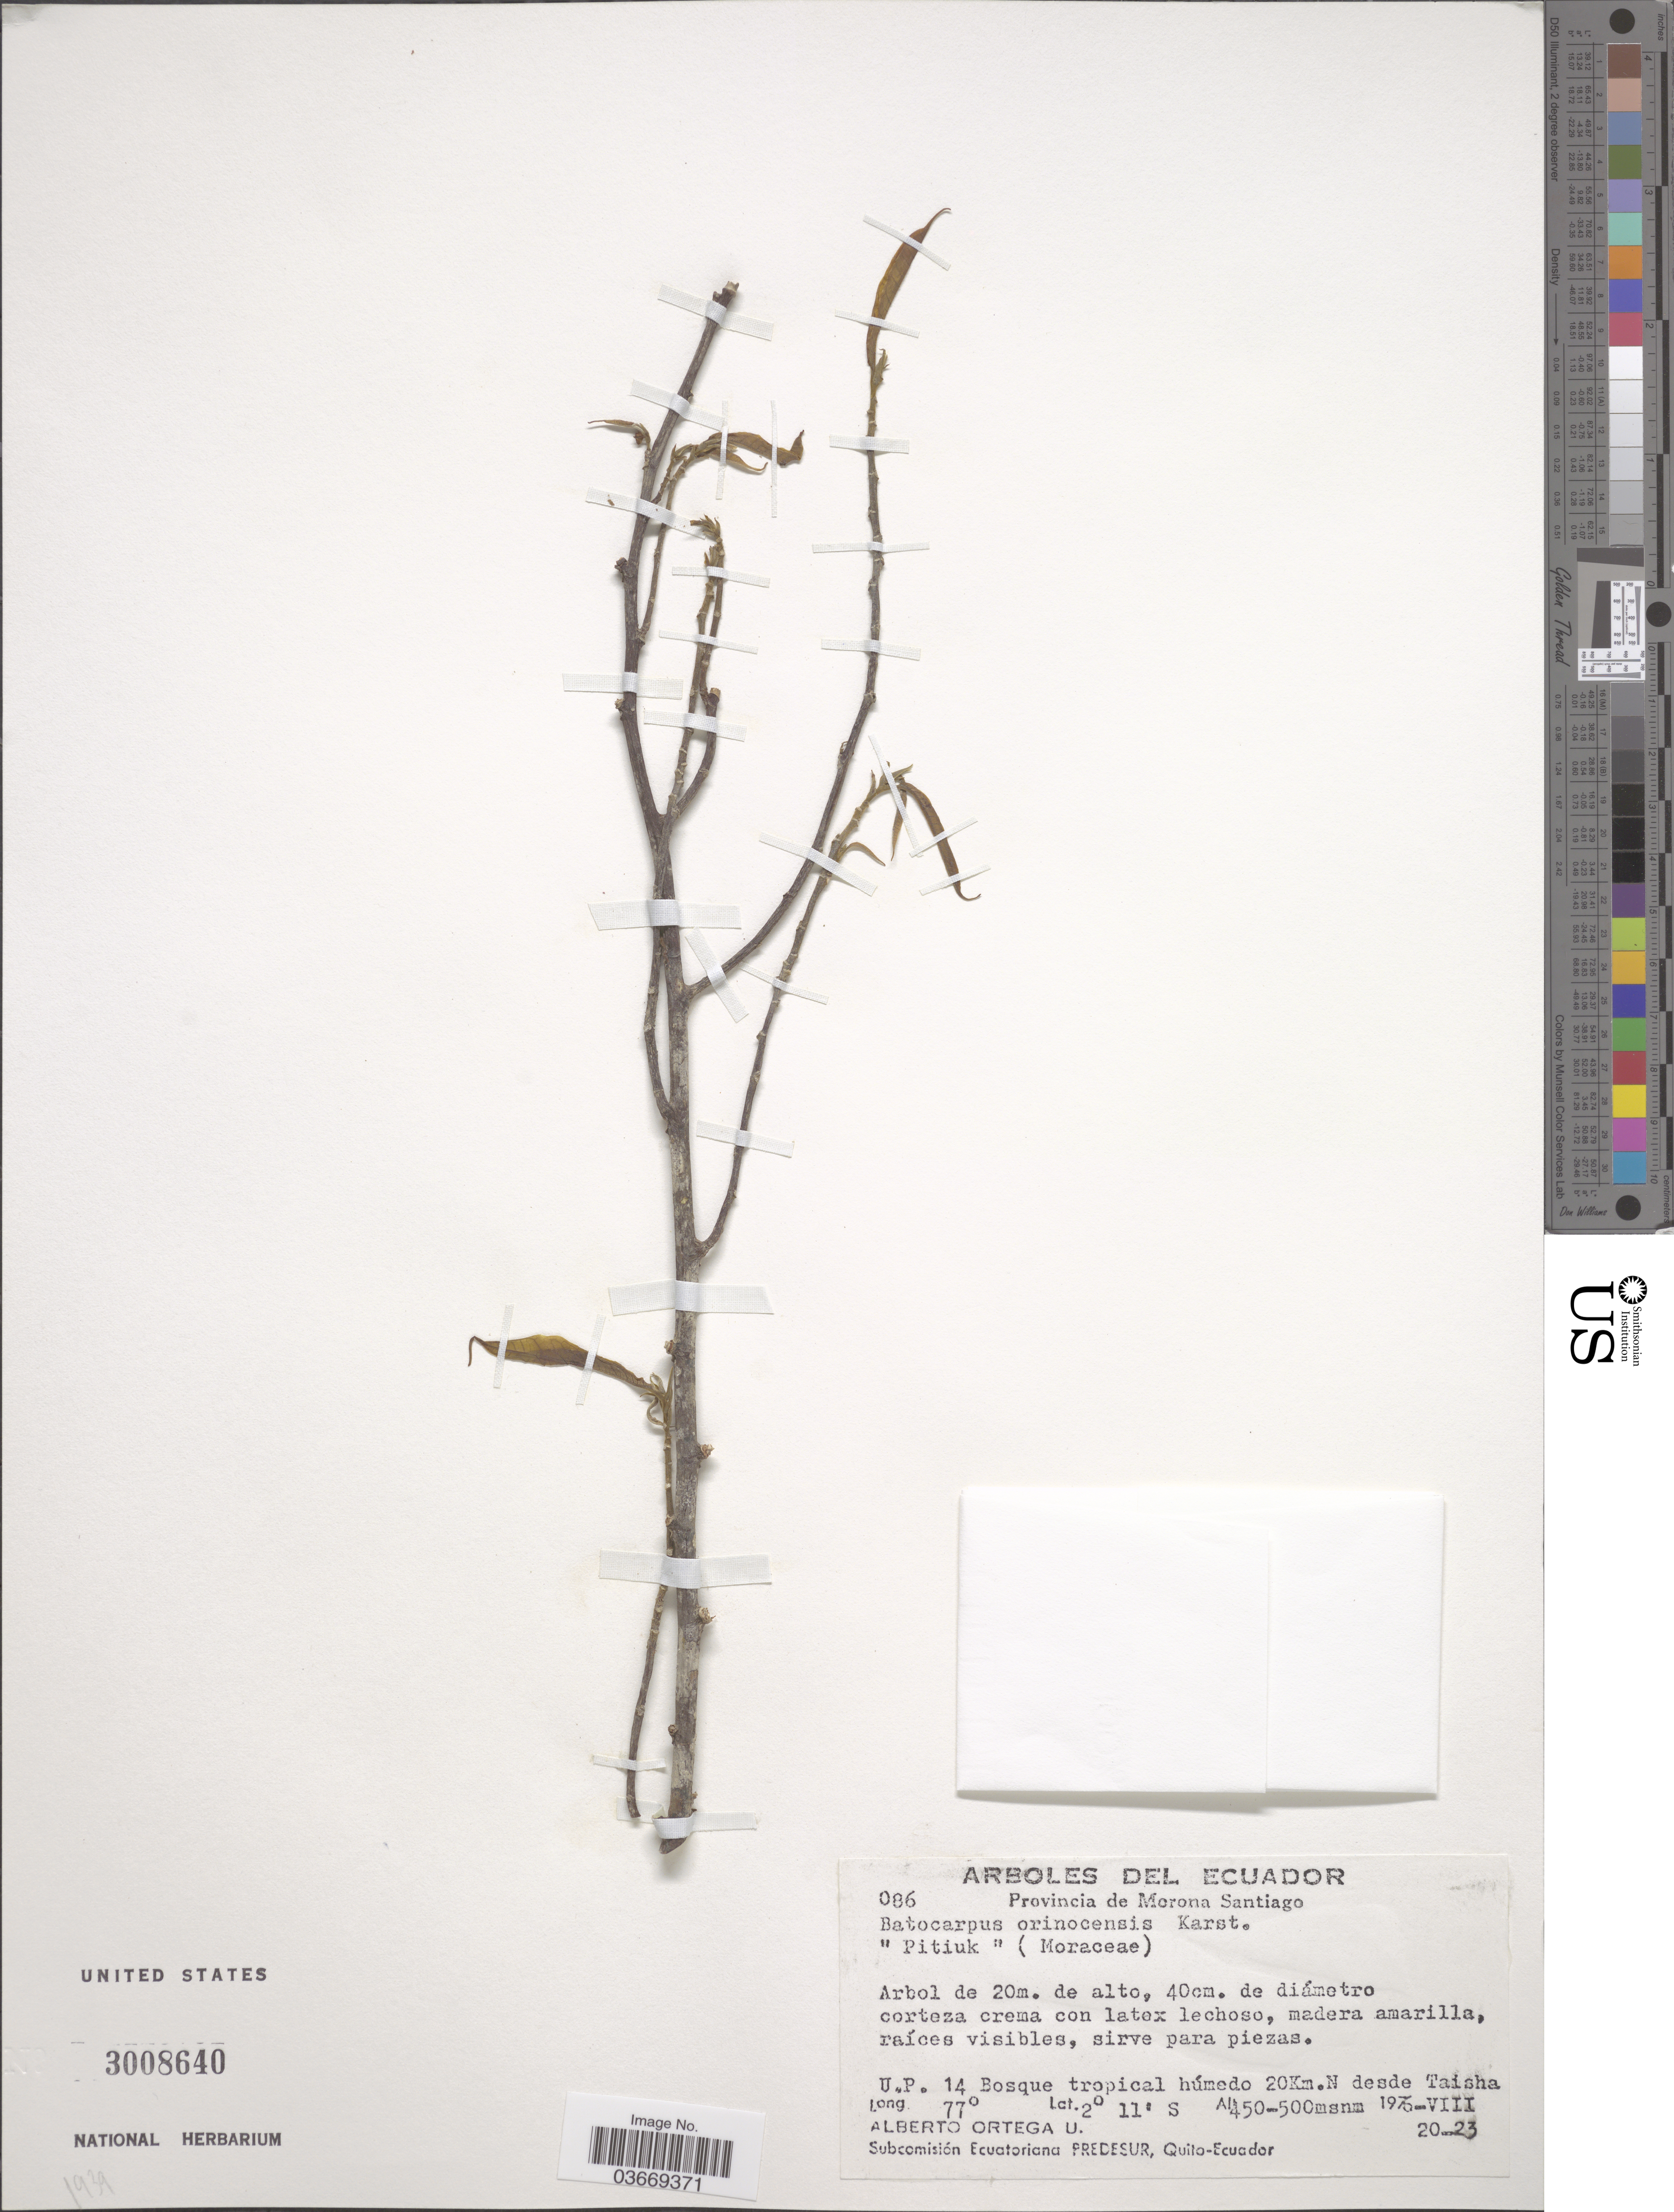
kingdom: Plantae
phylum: Tracheophyta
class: Magnoliopsida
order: Rosales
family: Moraceae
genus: Batocarpus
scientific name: Batocarpus orinocensis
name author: H. Karst.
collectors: A. T. Ortega U.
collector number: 086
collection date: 1976-08-20/1976-08-23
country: Ecuador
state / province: Morona-Santiago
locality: U.P. 14 Bosque tropical húmedo 20Km. N desde Taisha.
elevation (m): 450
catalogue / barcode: US 3008640